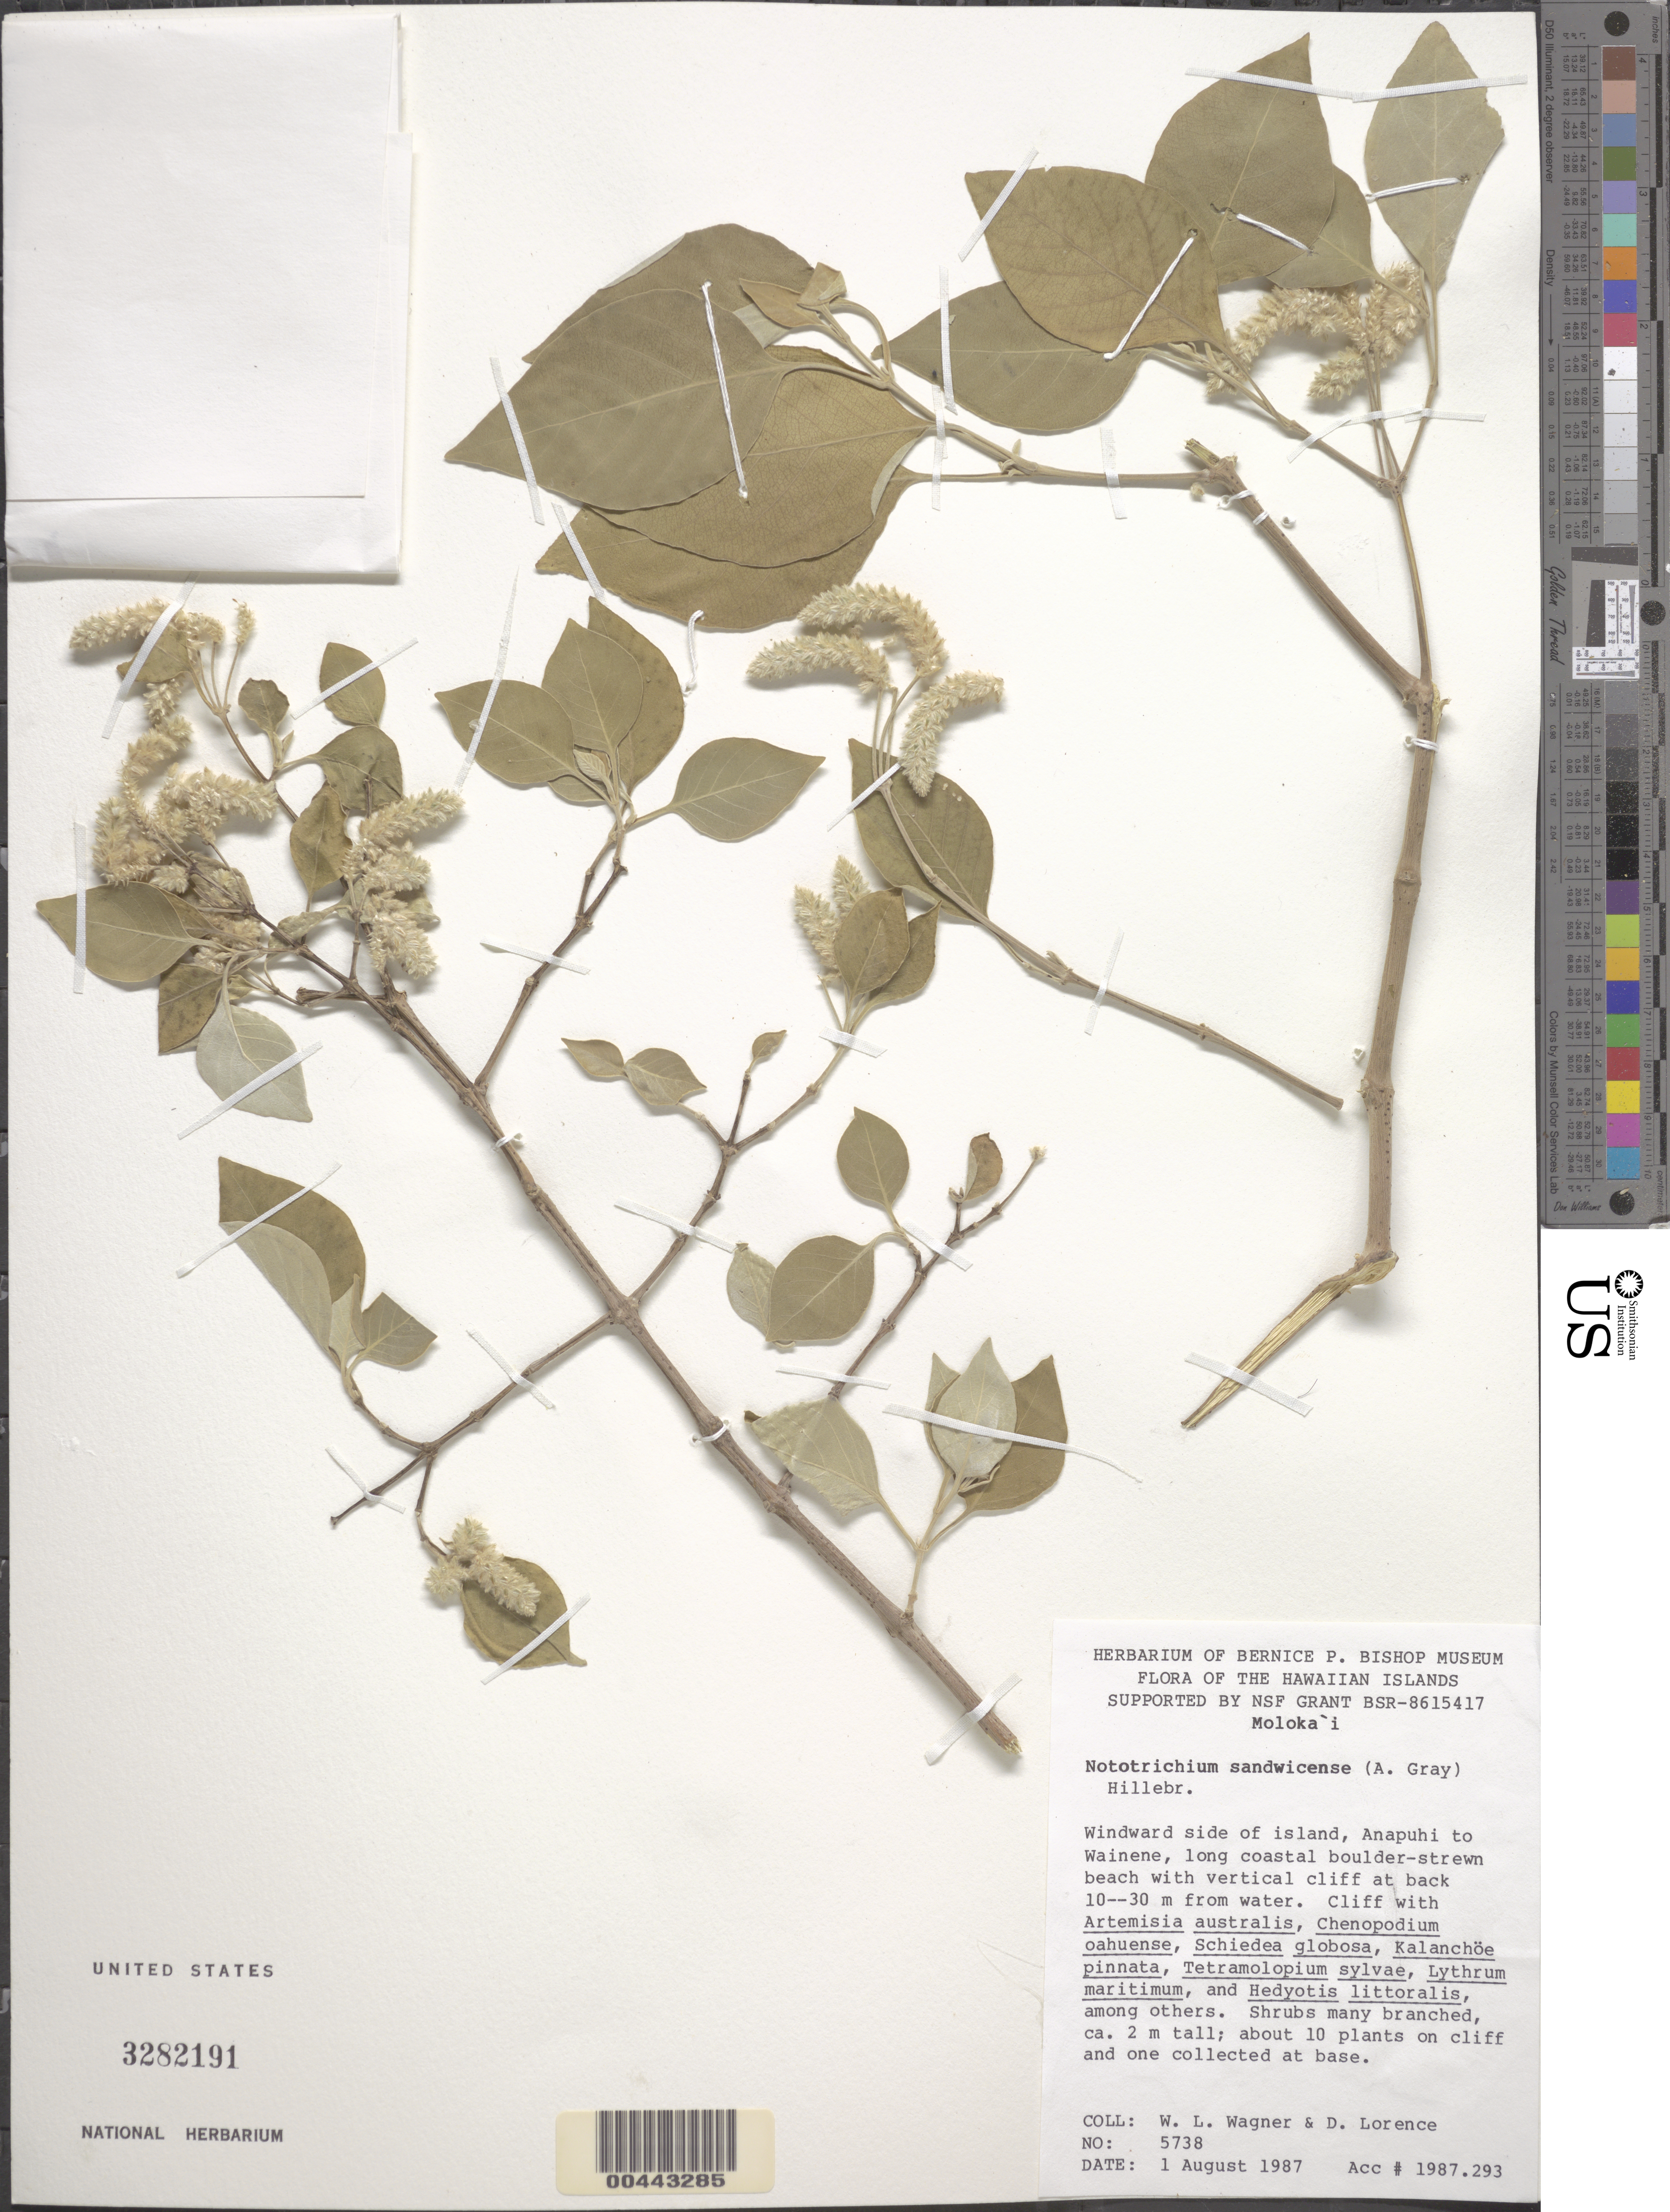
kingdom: Plantae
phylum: Tracheophyta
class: Magnoliopsida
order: Caryophyllales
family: Amaranthaceae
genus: Achyranthes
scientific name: Achyranthes sandwicensis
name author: (A. Gray) Di Vincenzo et al.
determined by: Wagner, W. L., (BOT), Smithsonian Institution - National Museum of Natural History (UNITED STATES)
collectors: W. L. Wagner & D. Lorence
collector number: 5738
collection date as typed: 1 Aug 1987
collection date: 1987-08-01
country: United States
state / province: Hawaii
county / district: Maui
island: Moloka'i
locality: Windward side of island, Anapuhi to Wainene, beach with vertical cliff at back 10-30 m from water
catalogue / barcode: US 3282191